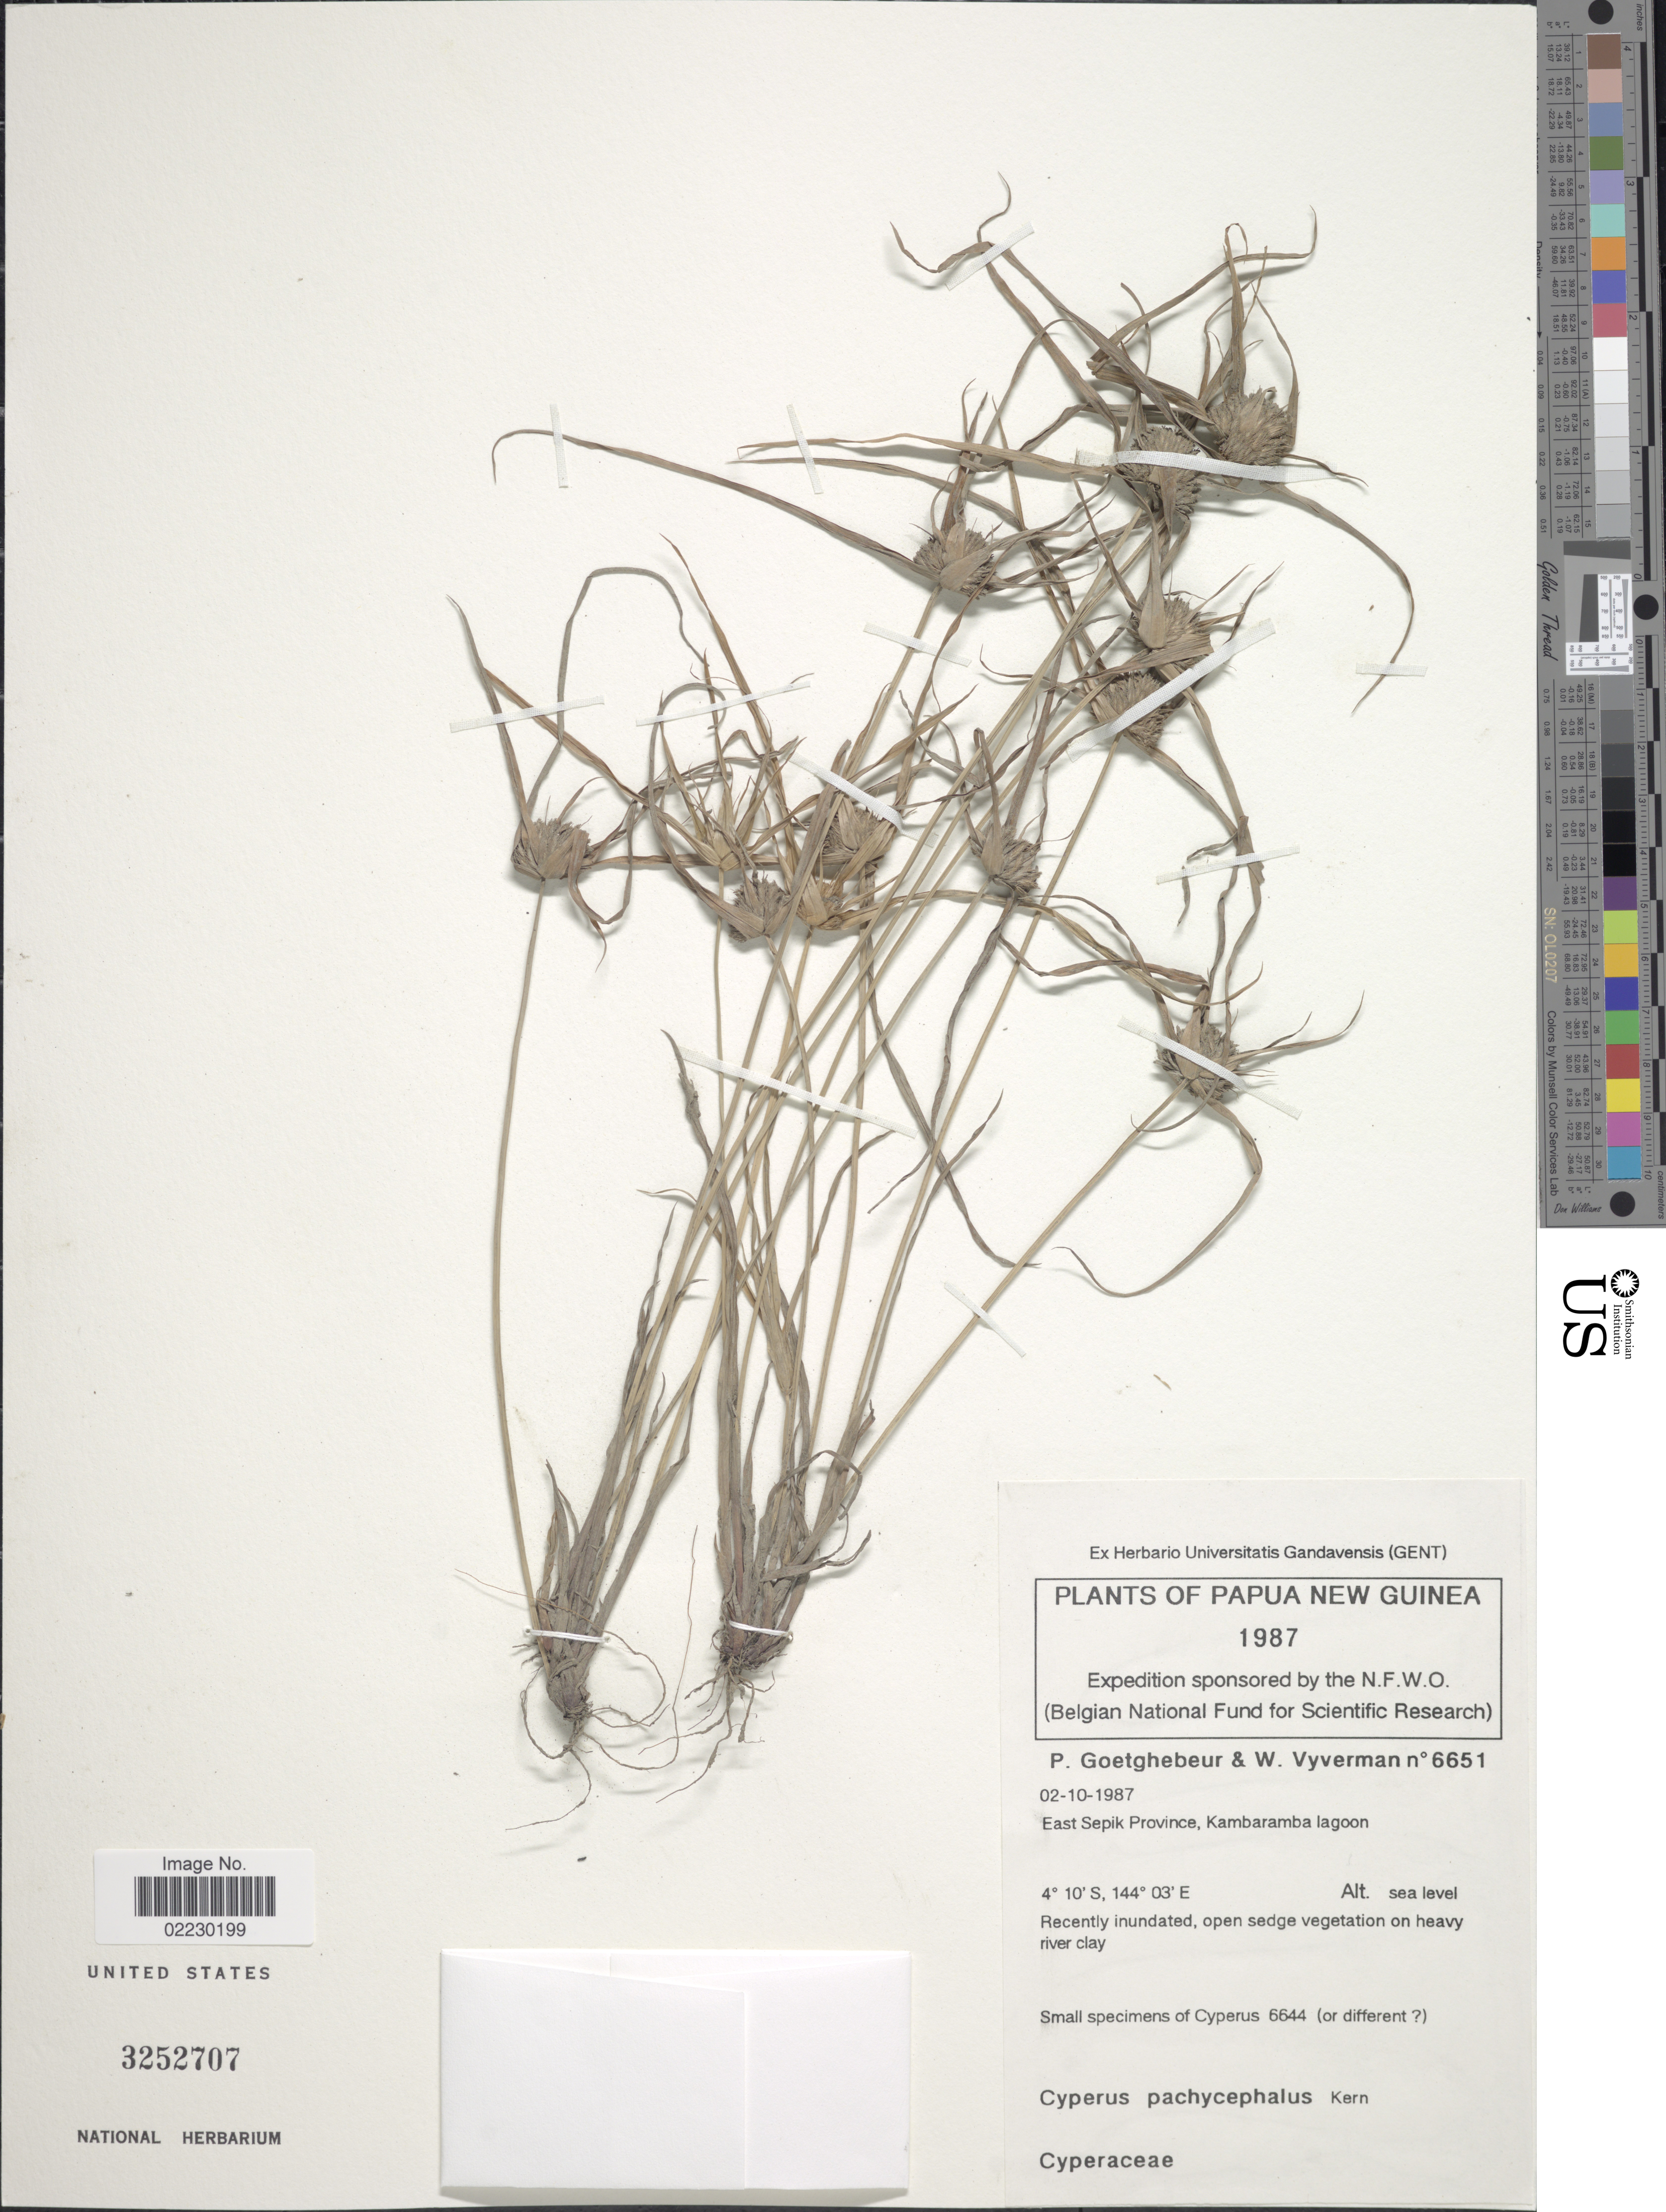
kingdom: Plantae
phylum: Tracheophyta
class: Liliopsida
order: Poales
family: Cyperaceae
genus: Cyperus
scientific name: Cyperus pachycephalus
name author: J. Kern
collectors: P. Goetghebeur & W. Vyverman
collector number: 6651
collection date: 1987-10-02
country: Papua New Guinea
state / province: East Sepik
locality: East Sepik Province, Kambaramba lagoon, open sedge vegetation on heavy river clay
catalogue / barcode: US 3252707